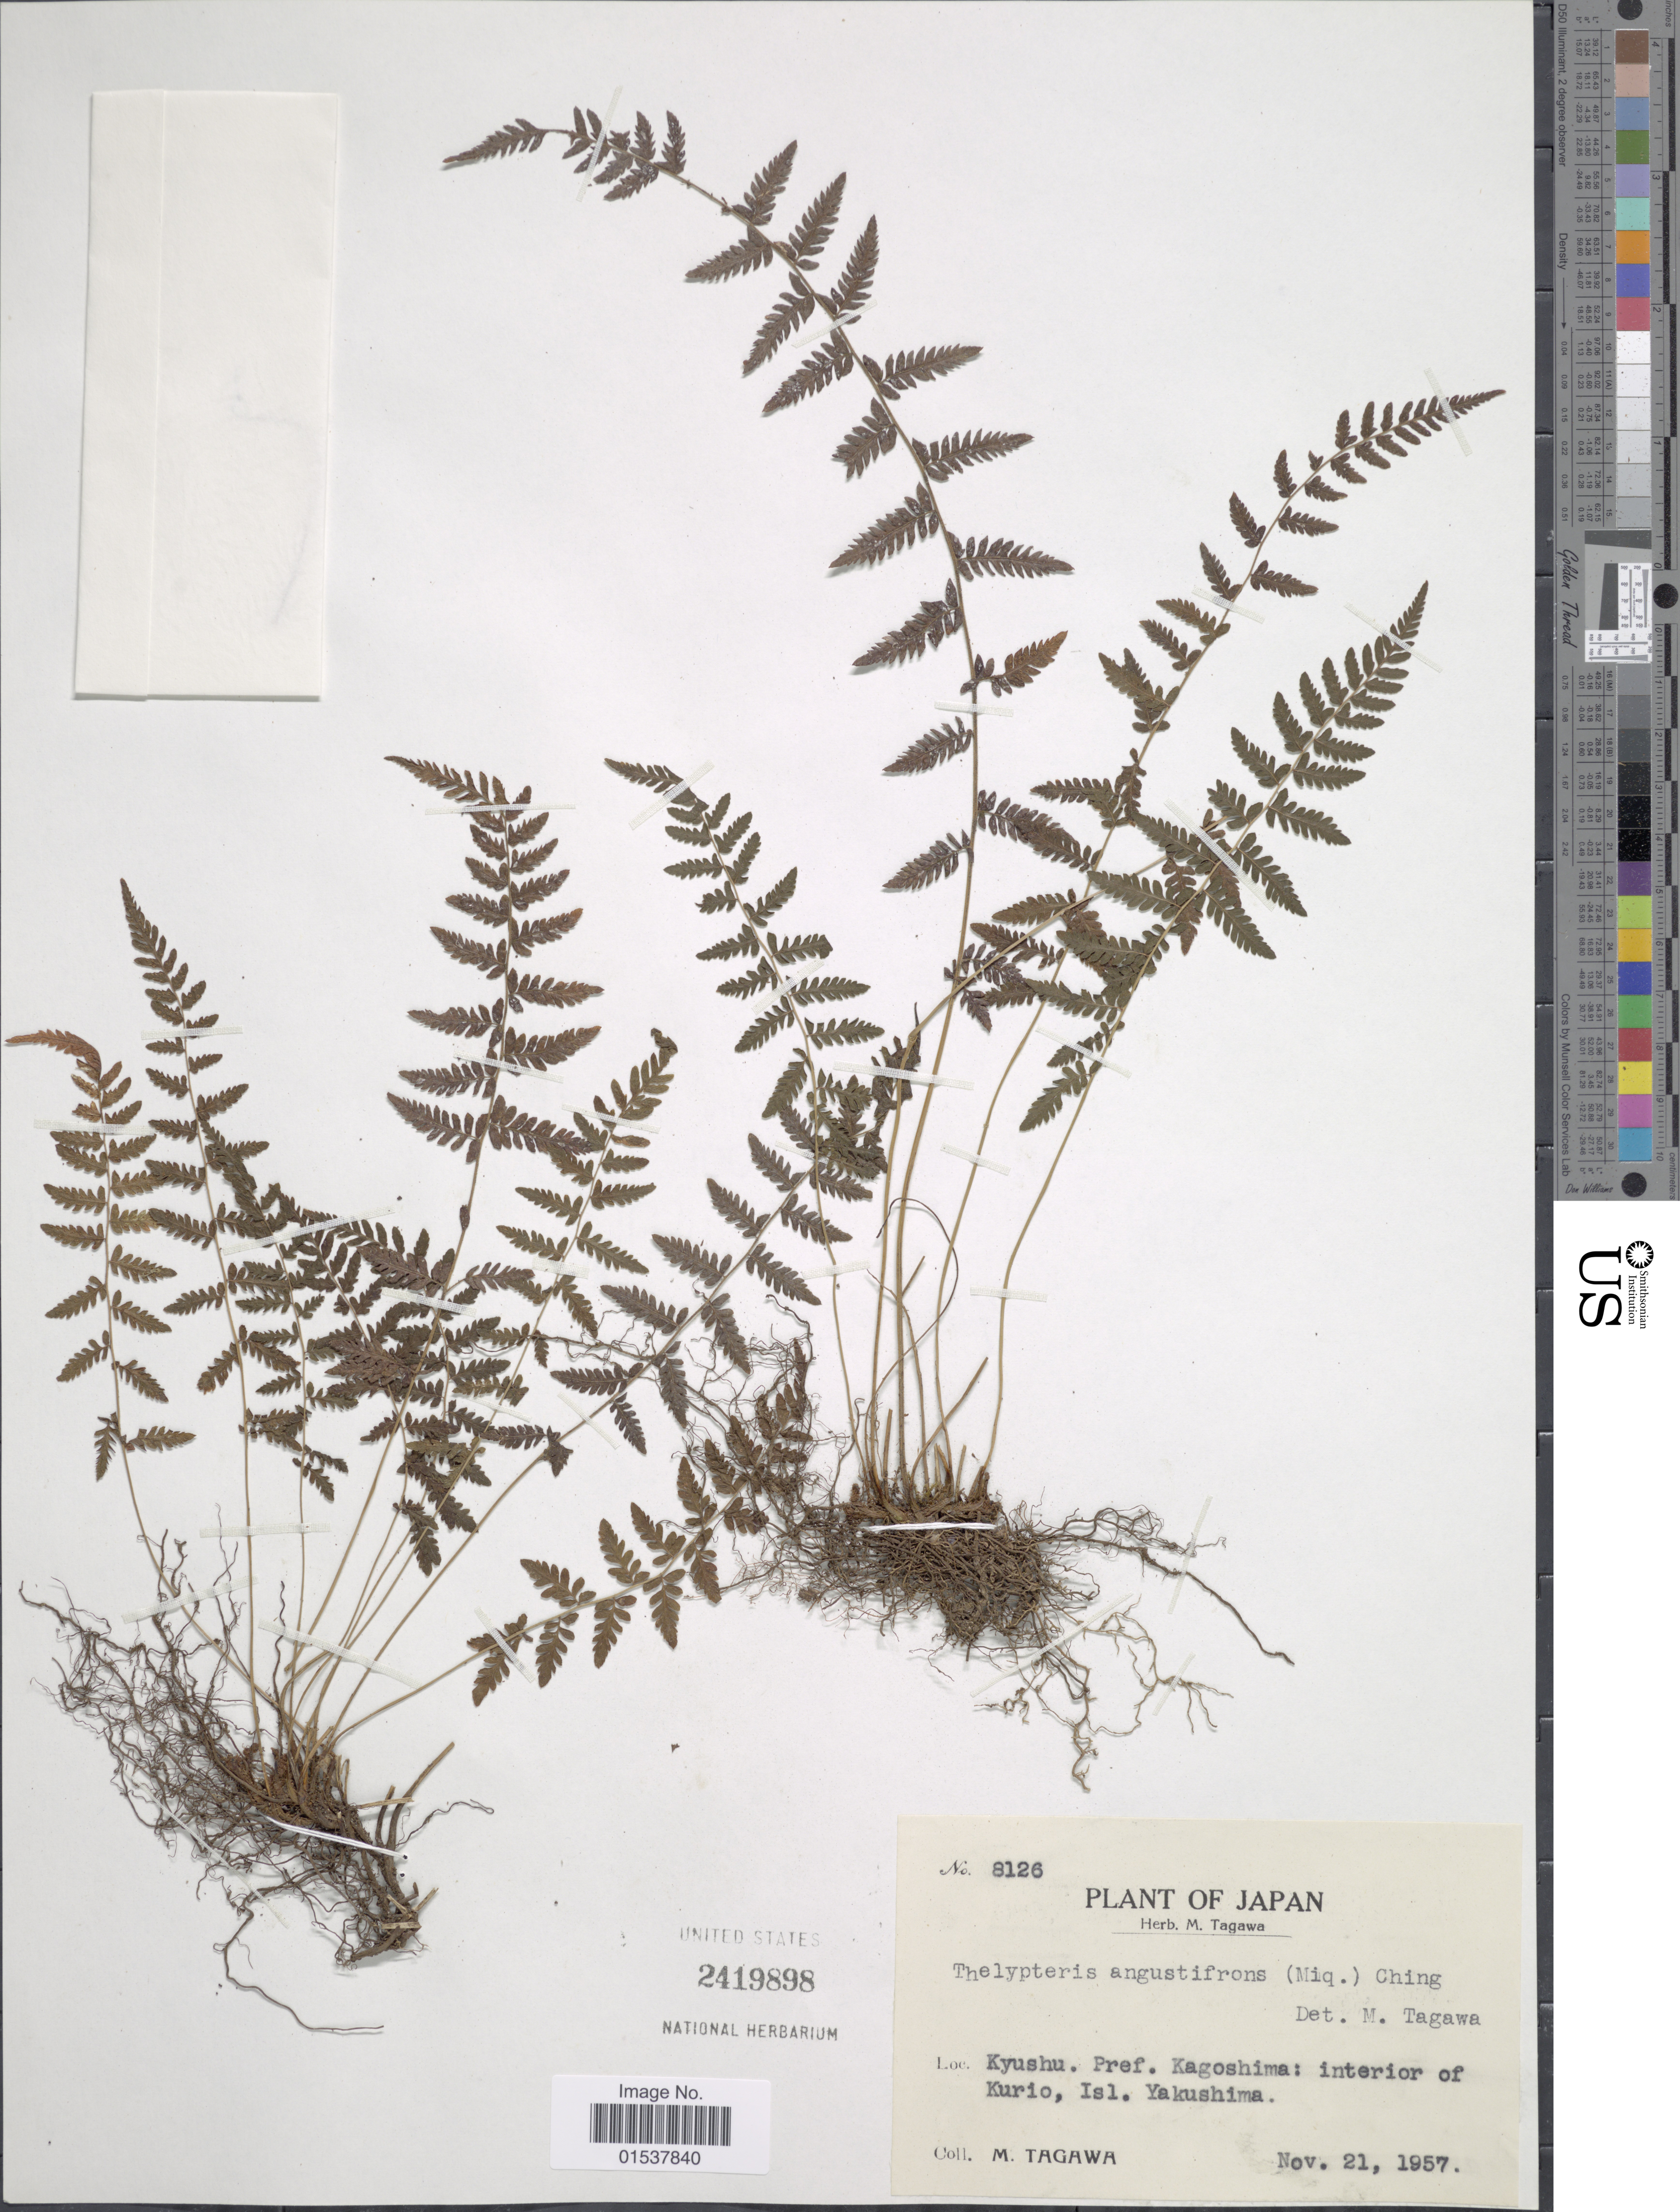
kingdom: Plantae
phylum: Tracheophyta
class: Polypodiopsida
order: Polypodiales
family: Thelypteridaceae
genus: Parathelypteris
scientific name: Parathelypteris angustifrons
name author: (Miq.) Ching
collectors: M. Tagawa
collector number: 8126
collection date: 1957-11-21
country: Japan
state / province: Kagosima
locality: Kyushu. Pref. Kagoshima: interior of Kurio, Isl. Yakushima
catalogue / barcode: US 2419898